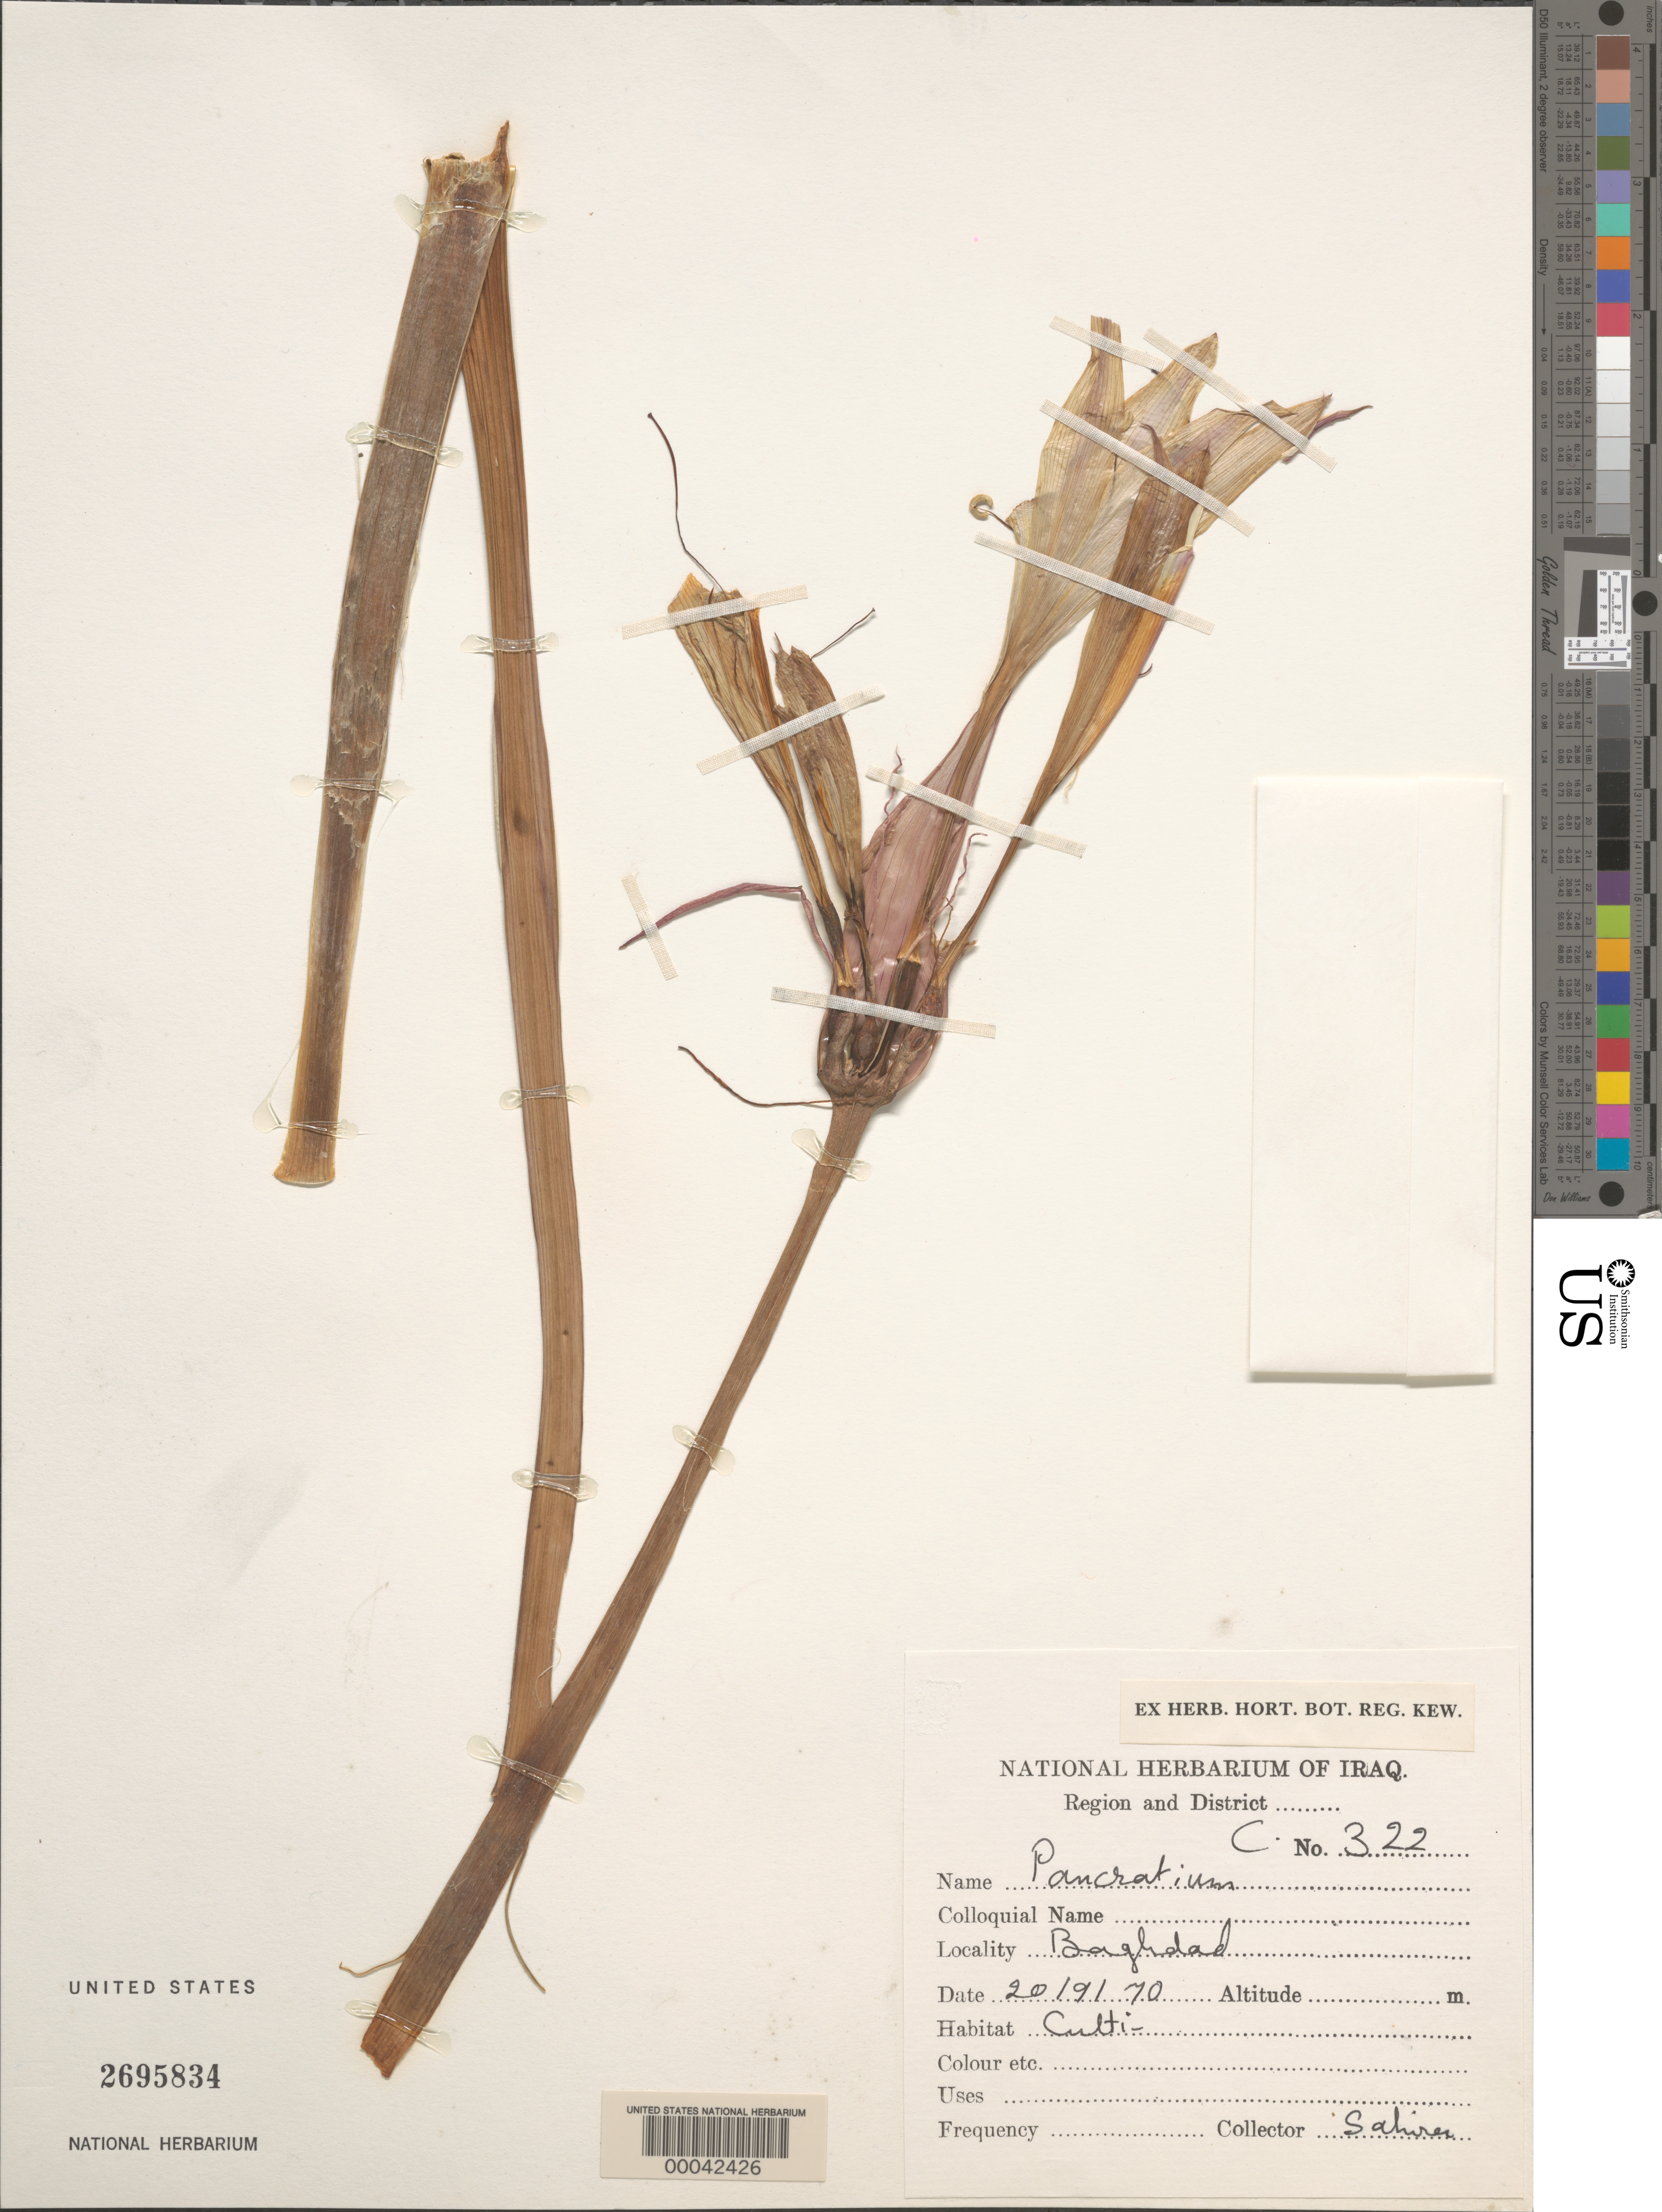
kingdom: Plantae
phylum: Tracheophyta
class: Liliopsida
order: Asparagales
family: Amaryllidaceae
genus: Pancratium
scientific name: Pancratium sp.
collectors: -. Sahiren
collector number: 322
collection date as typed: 20 Sep 1970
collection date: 1970-09-20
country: Iraq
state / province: Baghdad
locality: Baghdad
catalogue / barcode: US 2695834